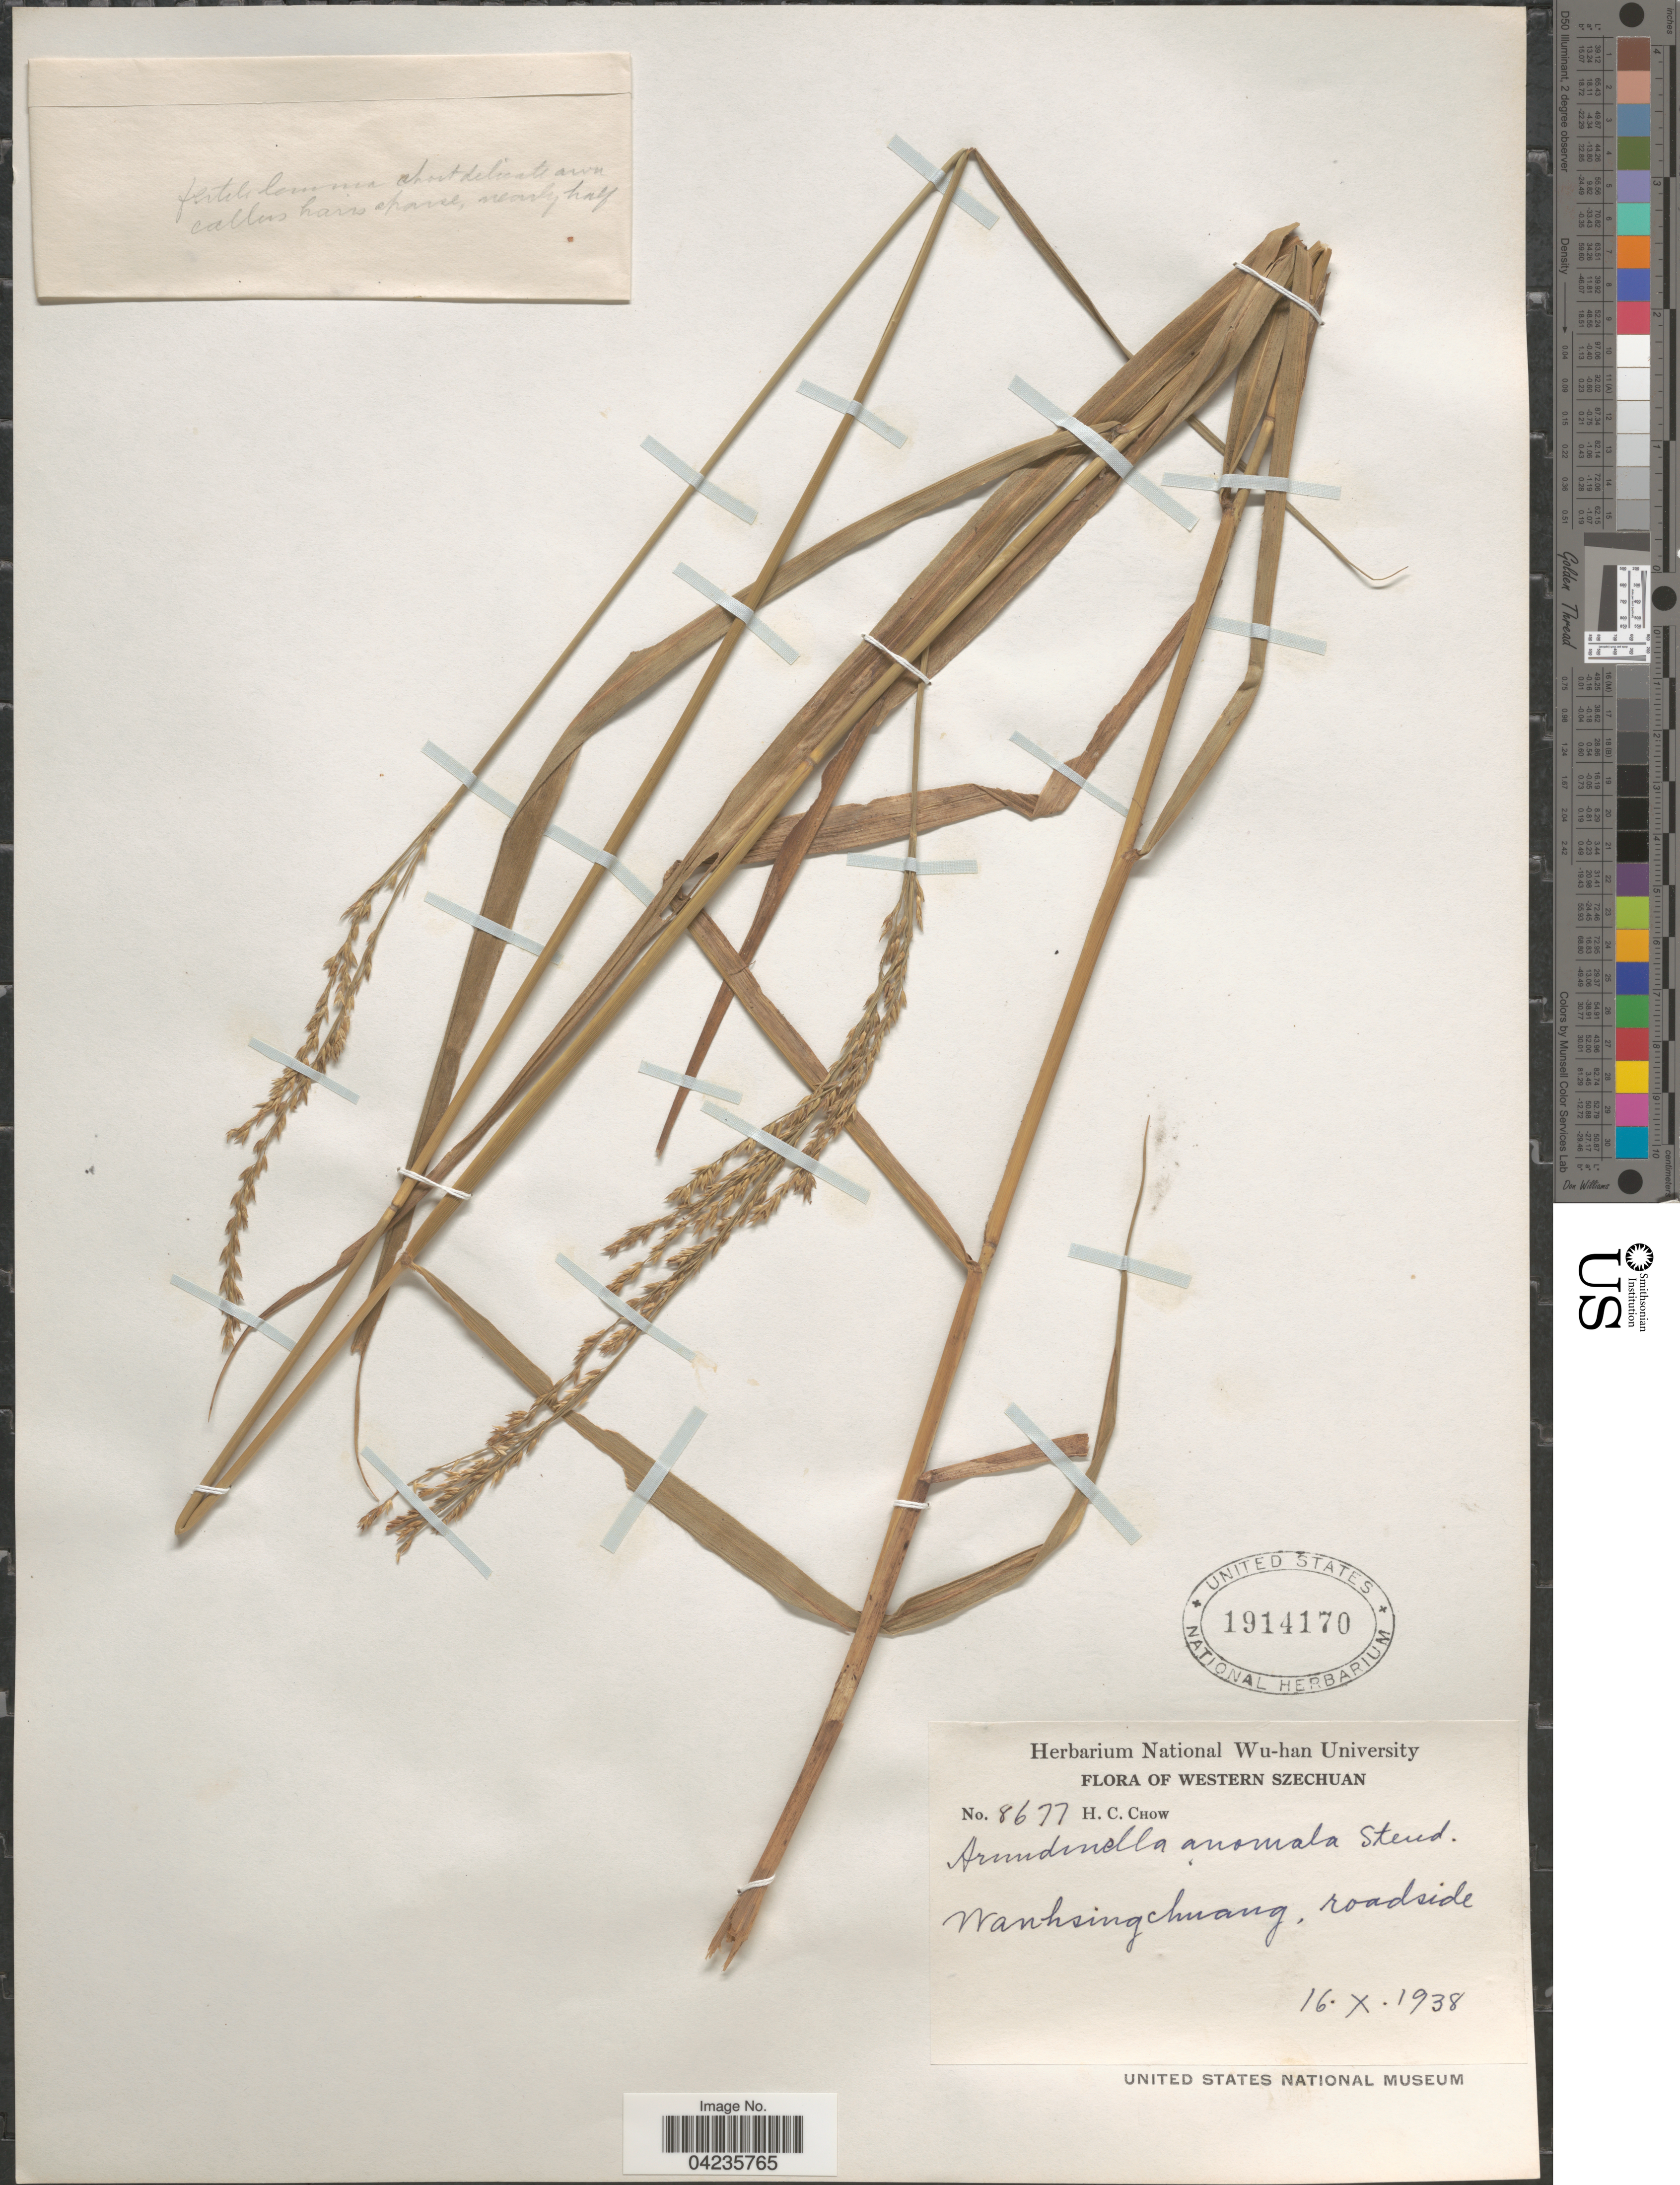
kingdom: Plantae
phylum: Tracheophyta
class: Liliopsida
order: Poales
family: Poaceae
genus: Arundinella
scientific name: Arundinella hirta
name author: (Thunb.) Tanaka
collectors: H. Chow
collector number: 8677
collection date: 1938-10-16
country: China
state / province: Sichuan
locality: Western Szechuan. Wanhsing chuang, roadside.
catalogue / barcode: US 1914170